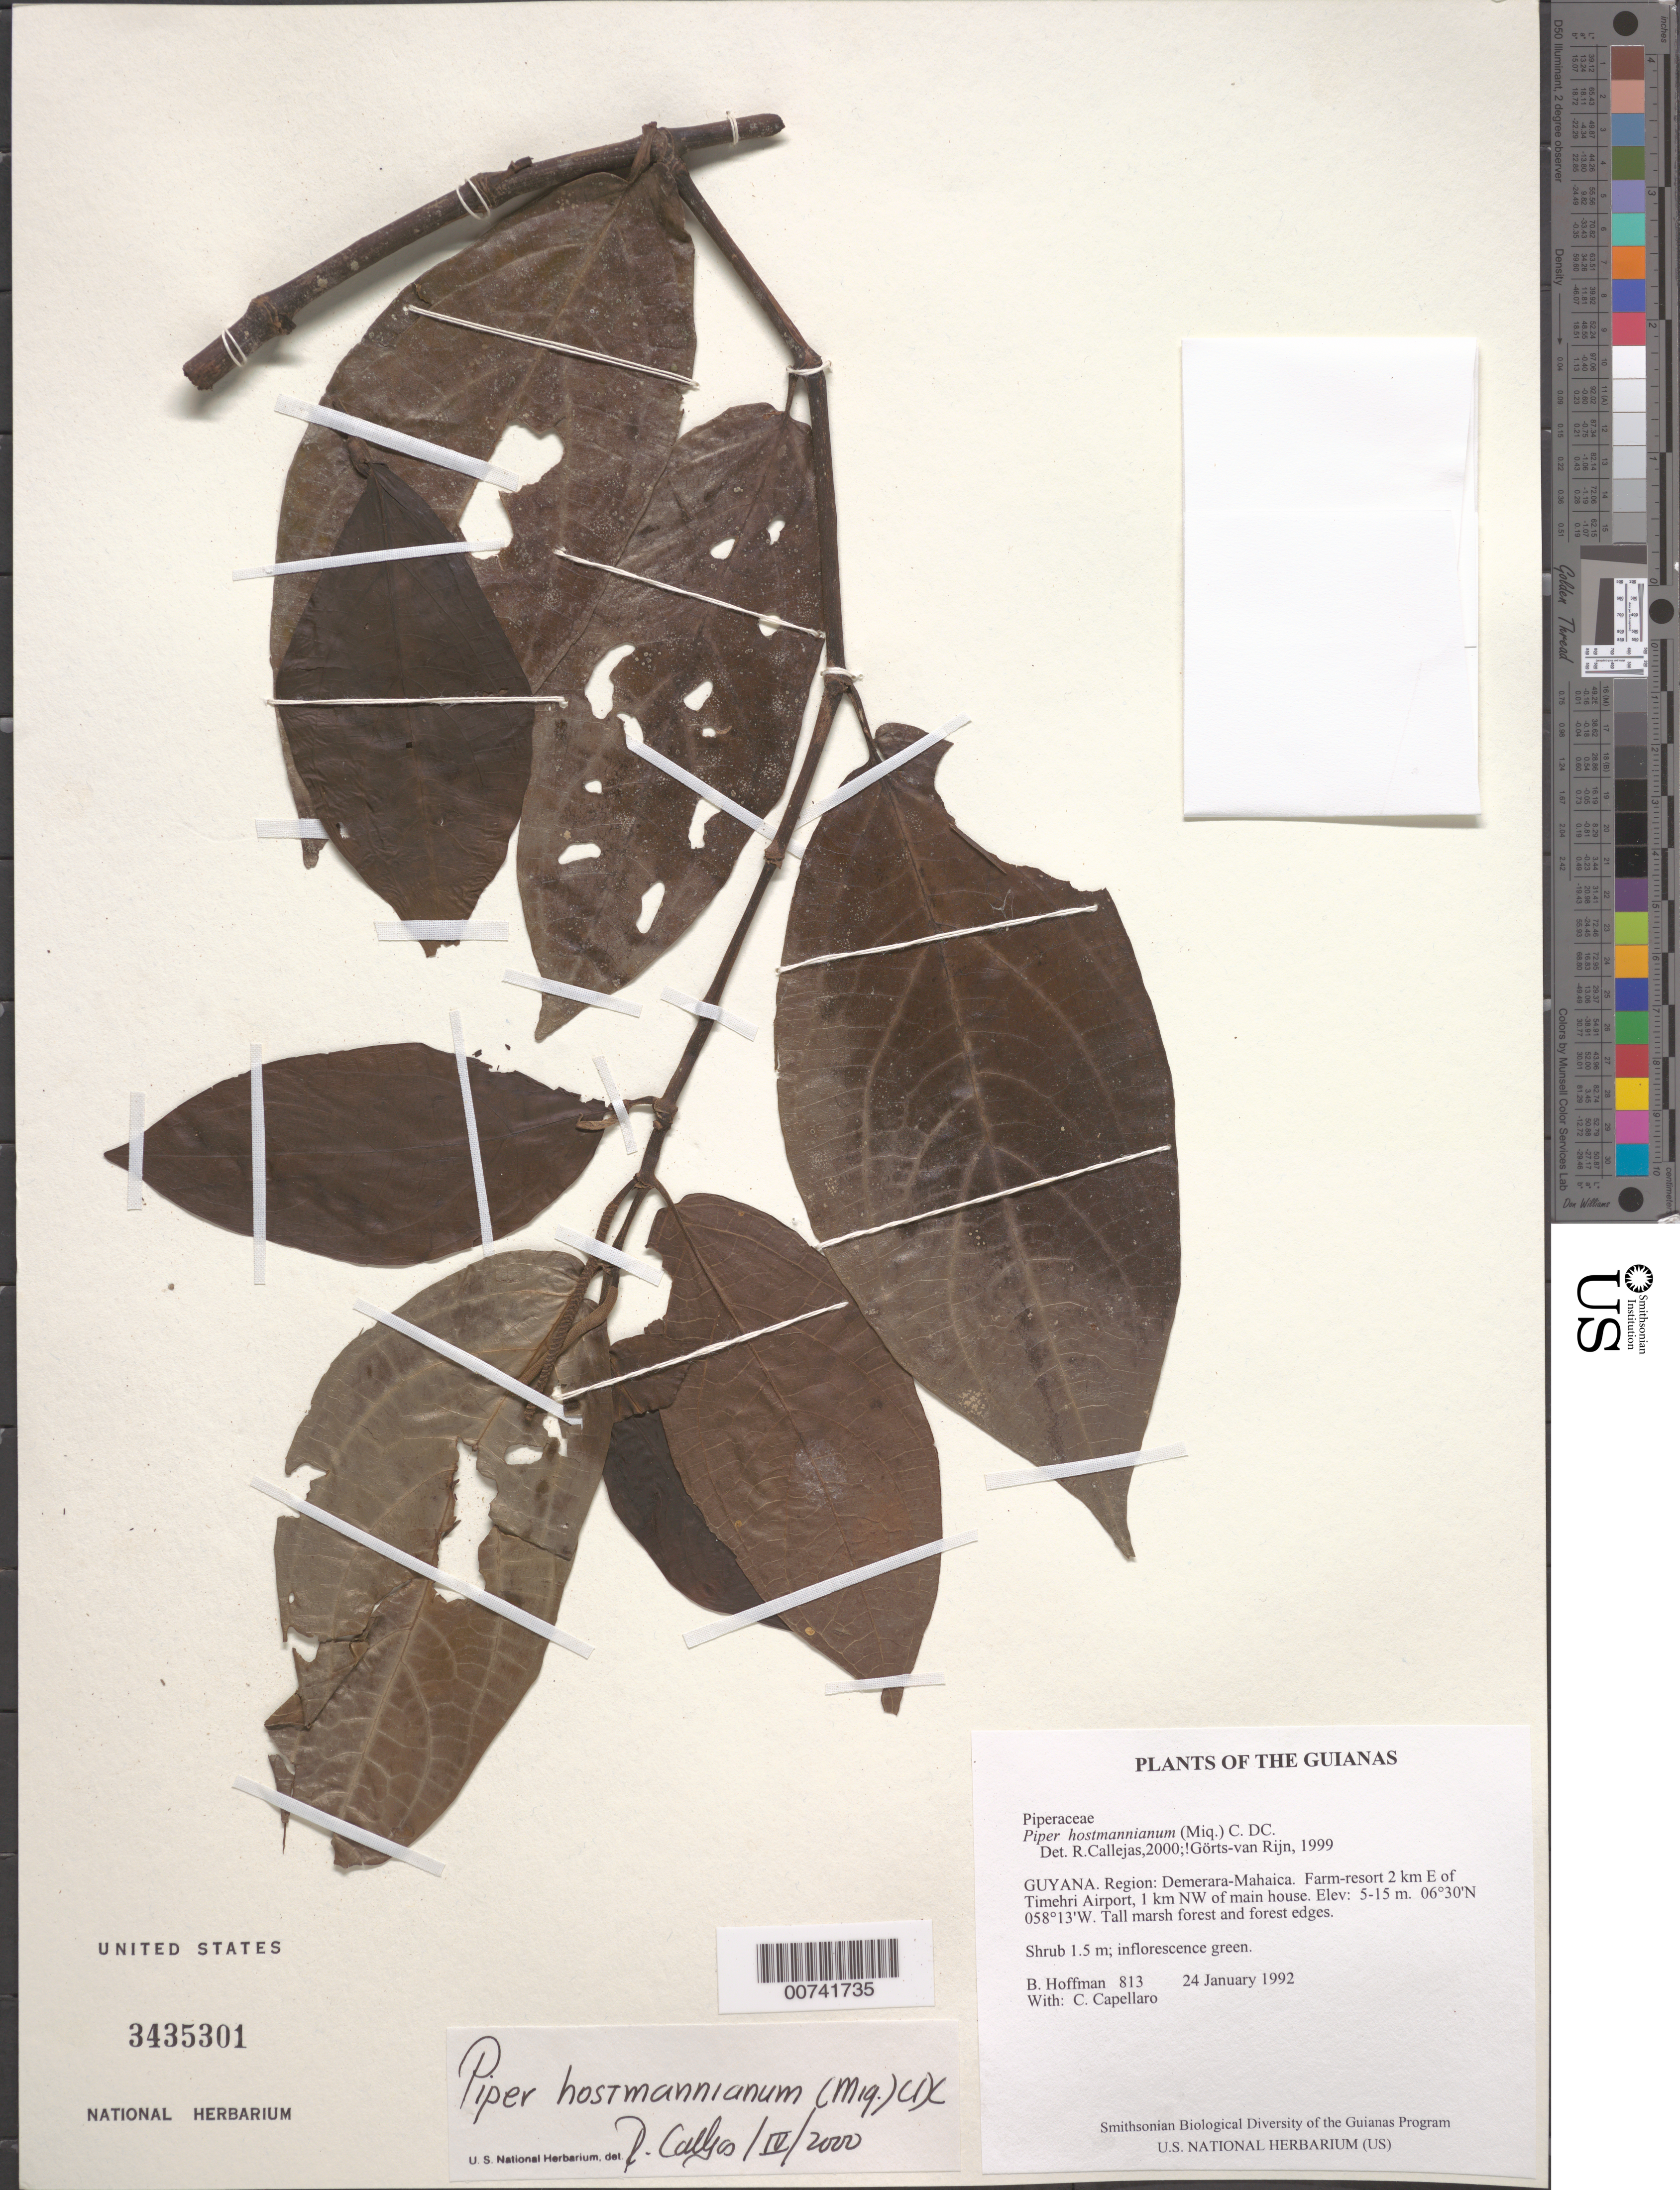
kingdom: Plantae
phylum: Tracheophyta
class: Magnoliopsida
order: Piperales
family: Piperaceae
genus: Piper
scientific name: Piper hostmannianum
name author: (Miq.) C. DC.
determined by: Görts-van Rijn, A. R. A.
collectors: B. Hoffman & C. Capellaro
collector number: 813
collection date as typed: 24 January 1992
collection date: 1992-01-24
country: Guyana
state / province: Demerara-Mahaica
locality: Farm-resort 2 km E of Timehri Airport, 1 km NW of main house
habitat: Tall marsh forest and forest edges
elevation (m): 5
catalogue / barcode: US 3435301